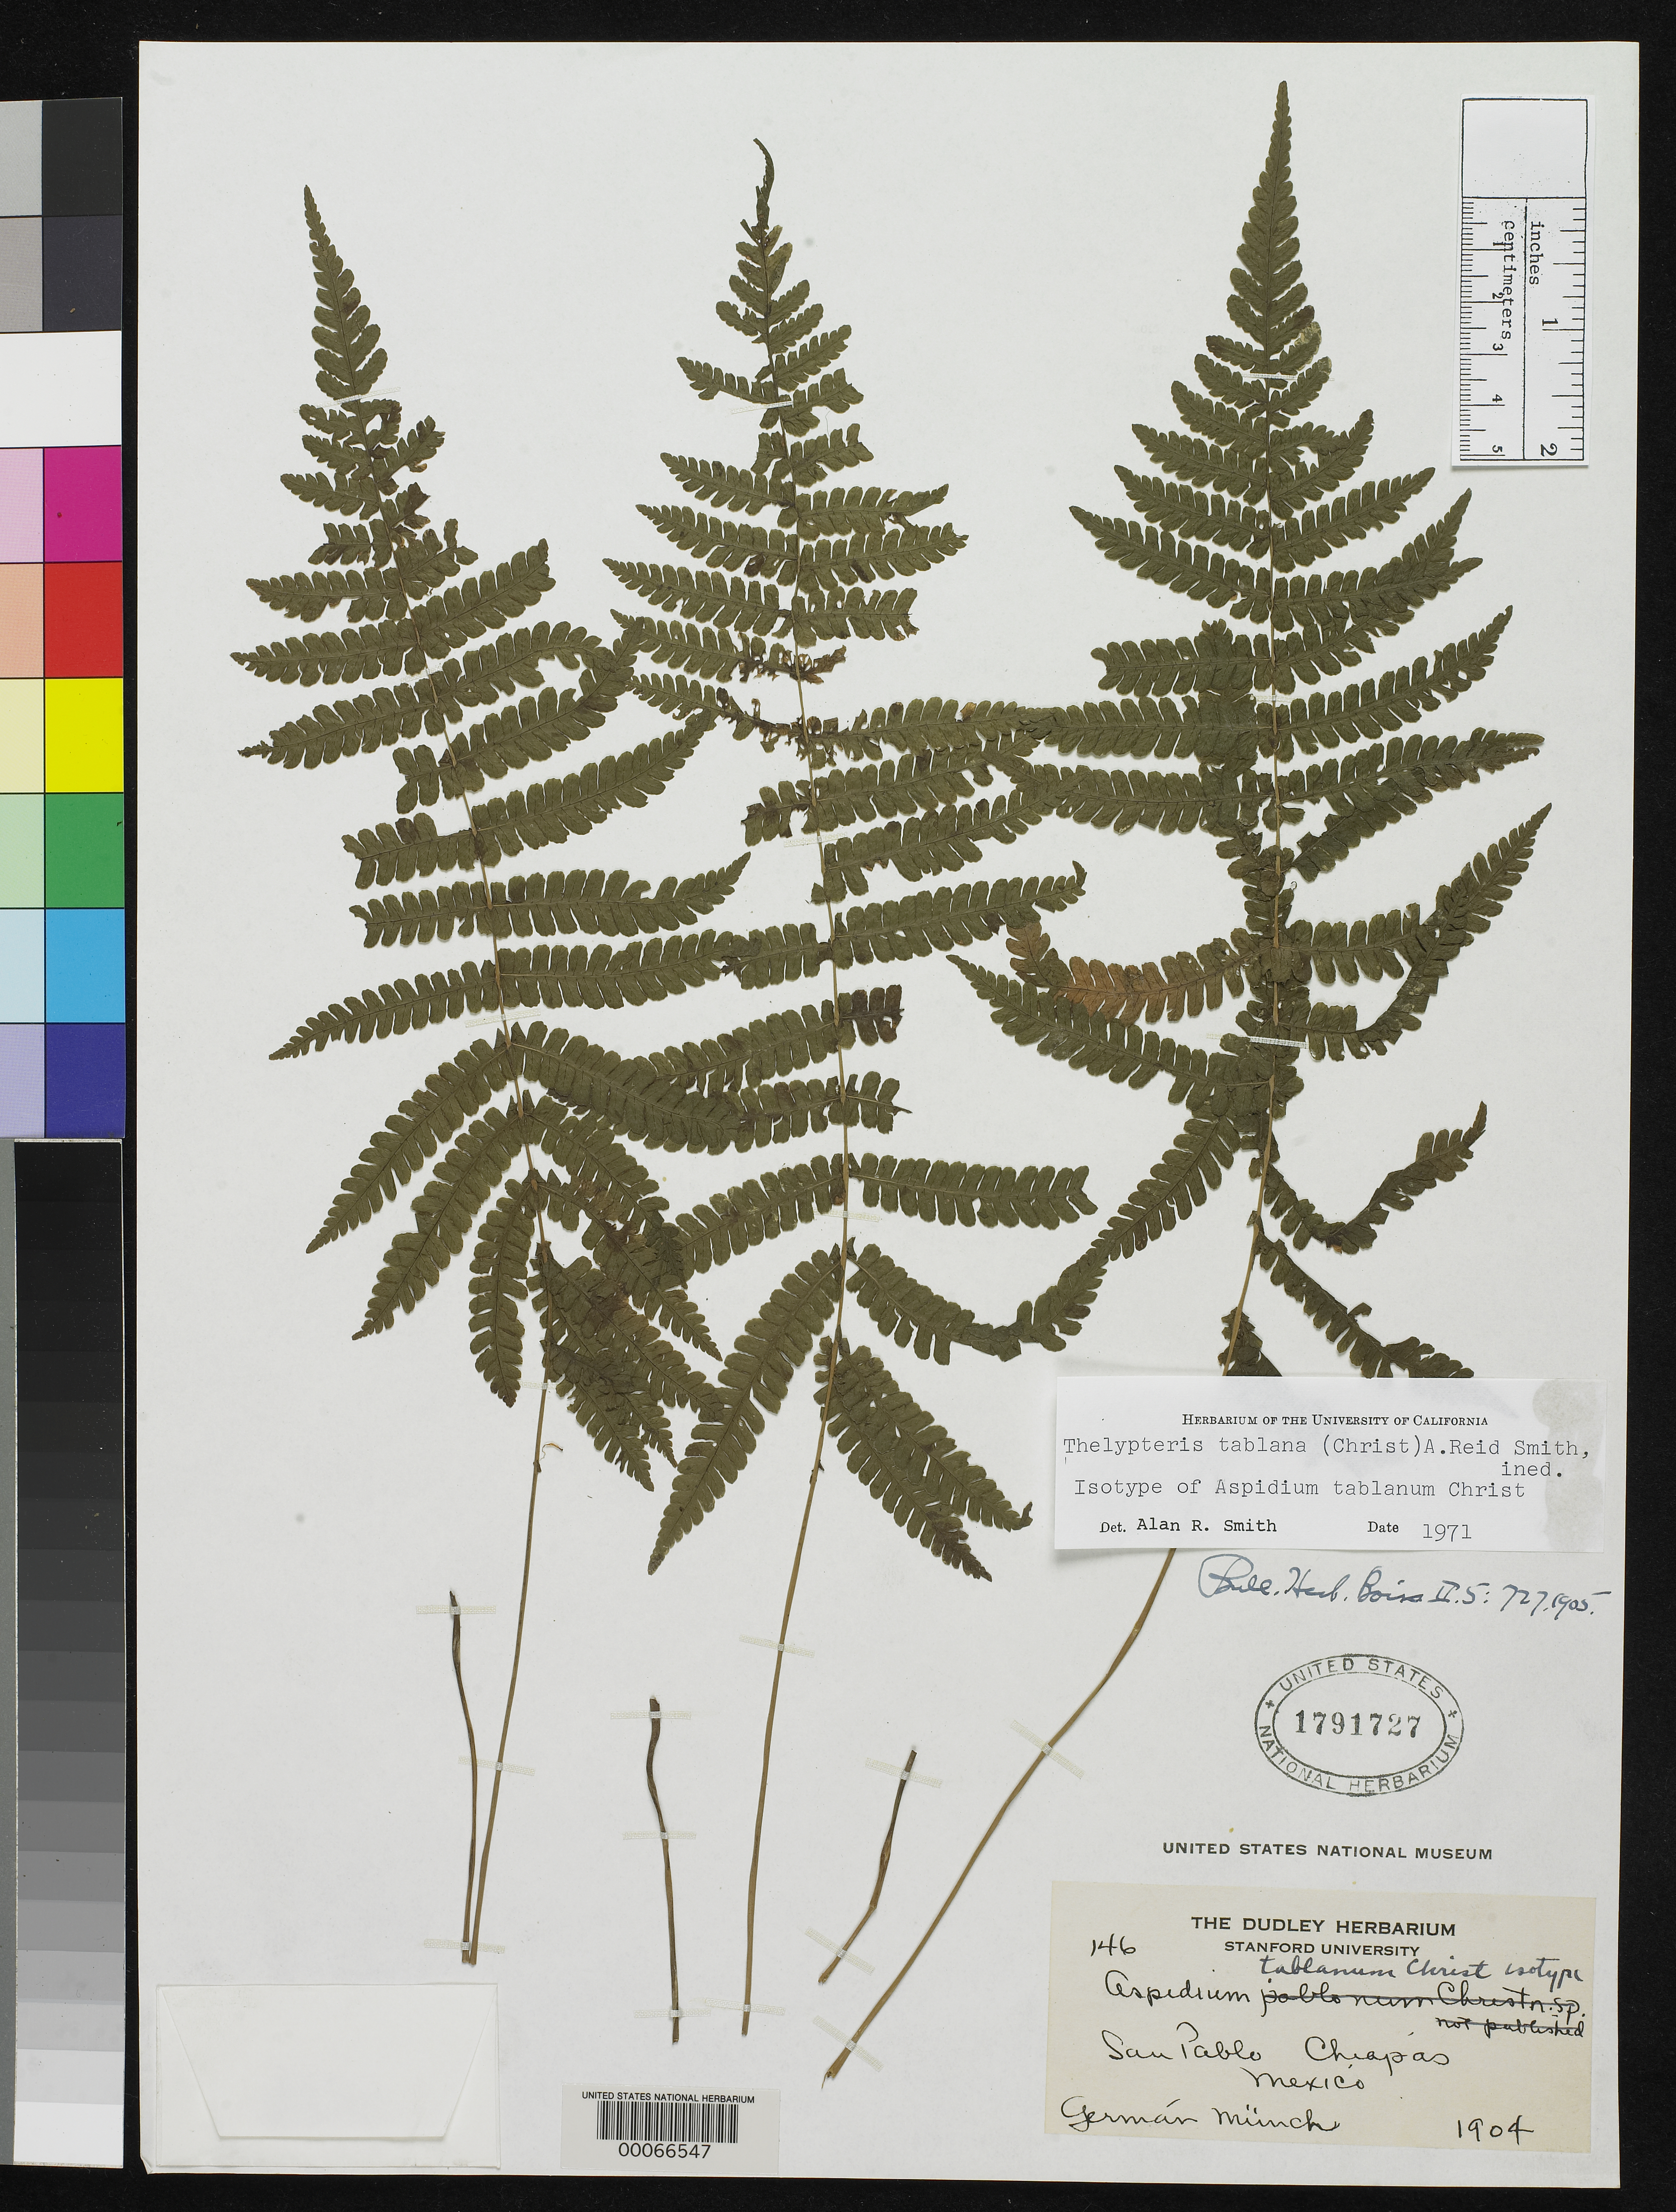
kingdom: Plantae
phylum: Tracheophyta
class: Polypodiopsida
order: Polypodiales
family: Tectariaceae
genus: Aspidium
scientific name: Aspidium tablanum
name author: Christ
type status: Isotype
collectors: G. Munch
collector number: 146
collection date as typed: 1904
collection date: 1904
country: Mexico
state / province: Chiapas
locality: San Pablo.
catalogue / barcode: US 1791727